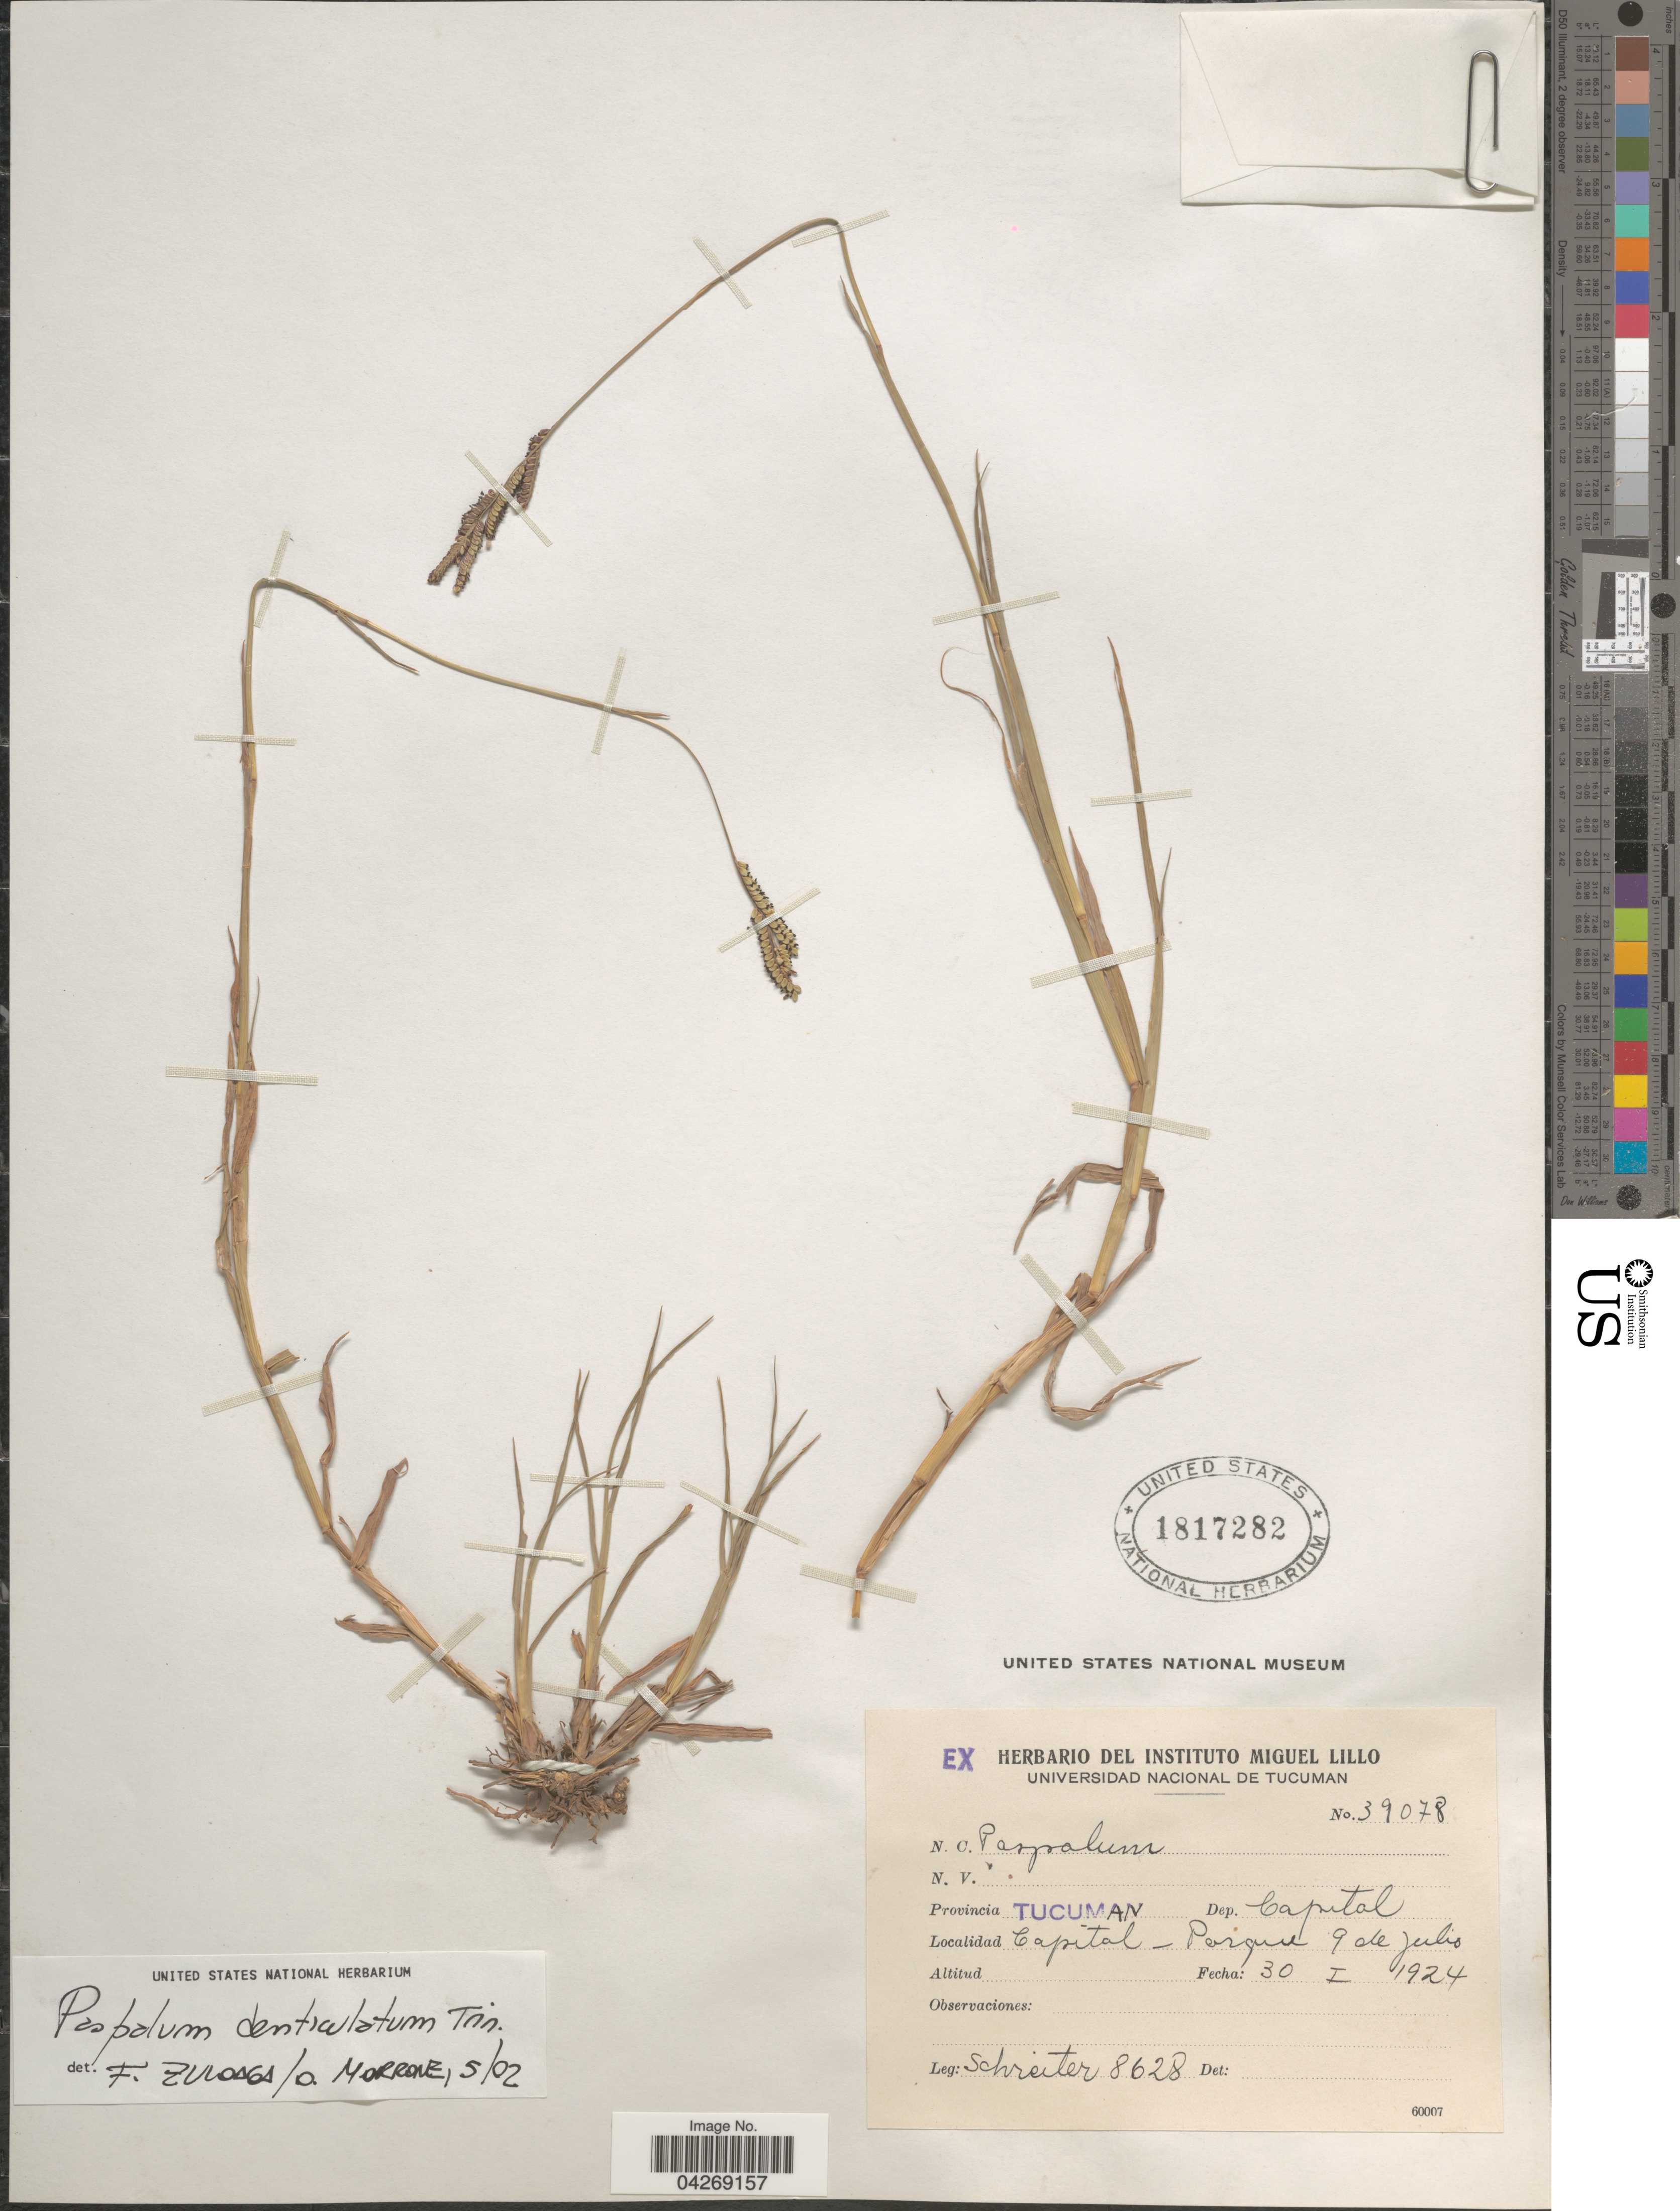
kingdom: Plantae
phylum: Tracheophyta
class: Liliopsida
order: Poales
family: Poaceae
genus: Paspalum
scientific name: Paspalum denticulatum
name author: Trin.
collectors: -. Schreiter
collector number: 8628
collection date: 1924-01-30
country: Argentina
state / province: Tucuman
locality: Dep. Capital. Capital - Parque 9 de Julio.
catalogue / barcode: US 1817282